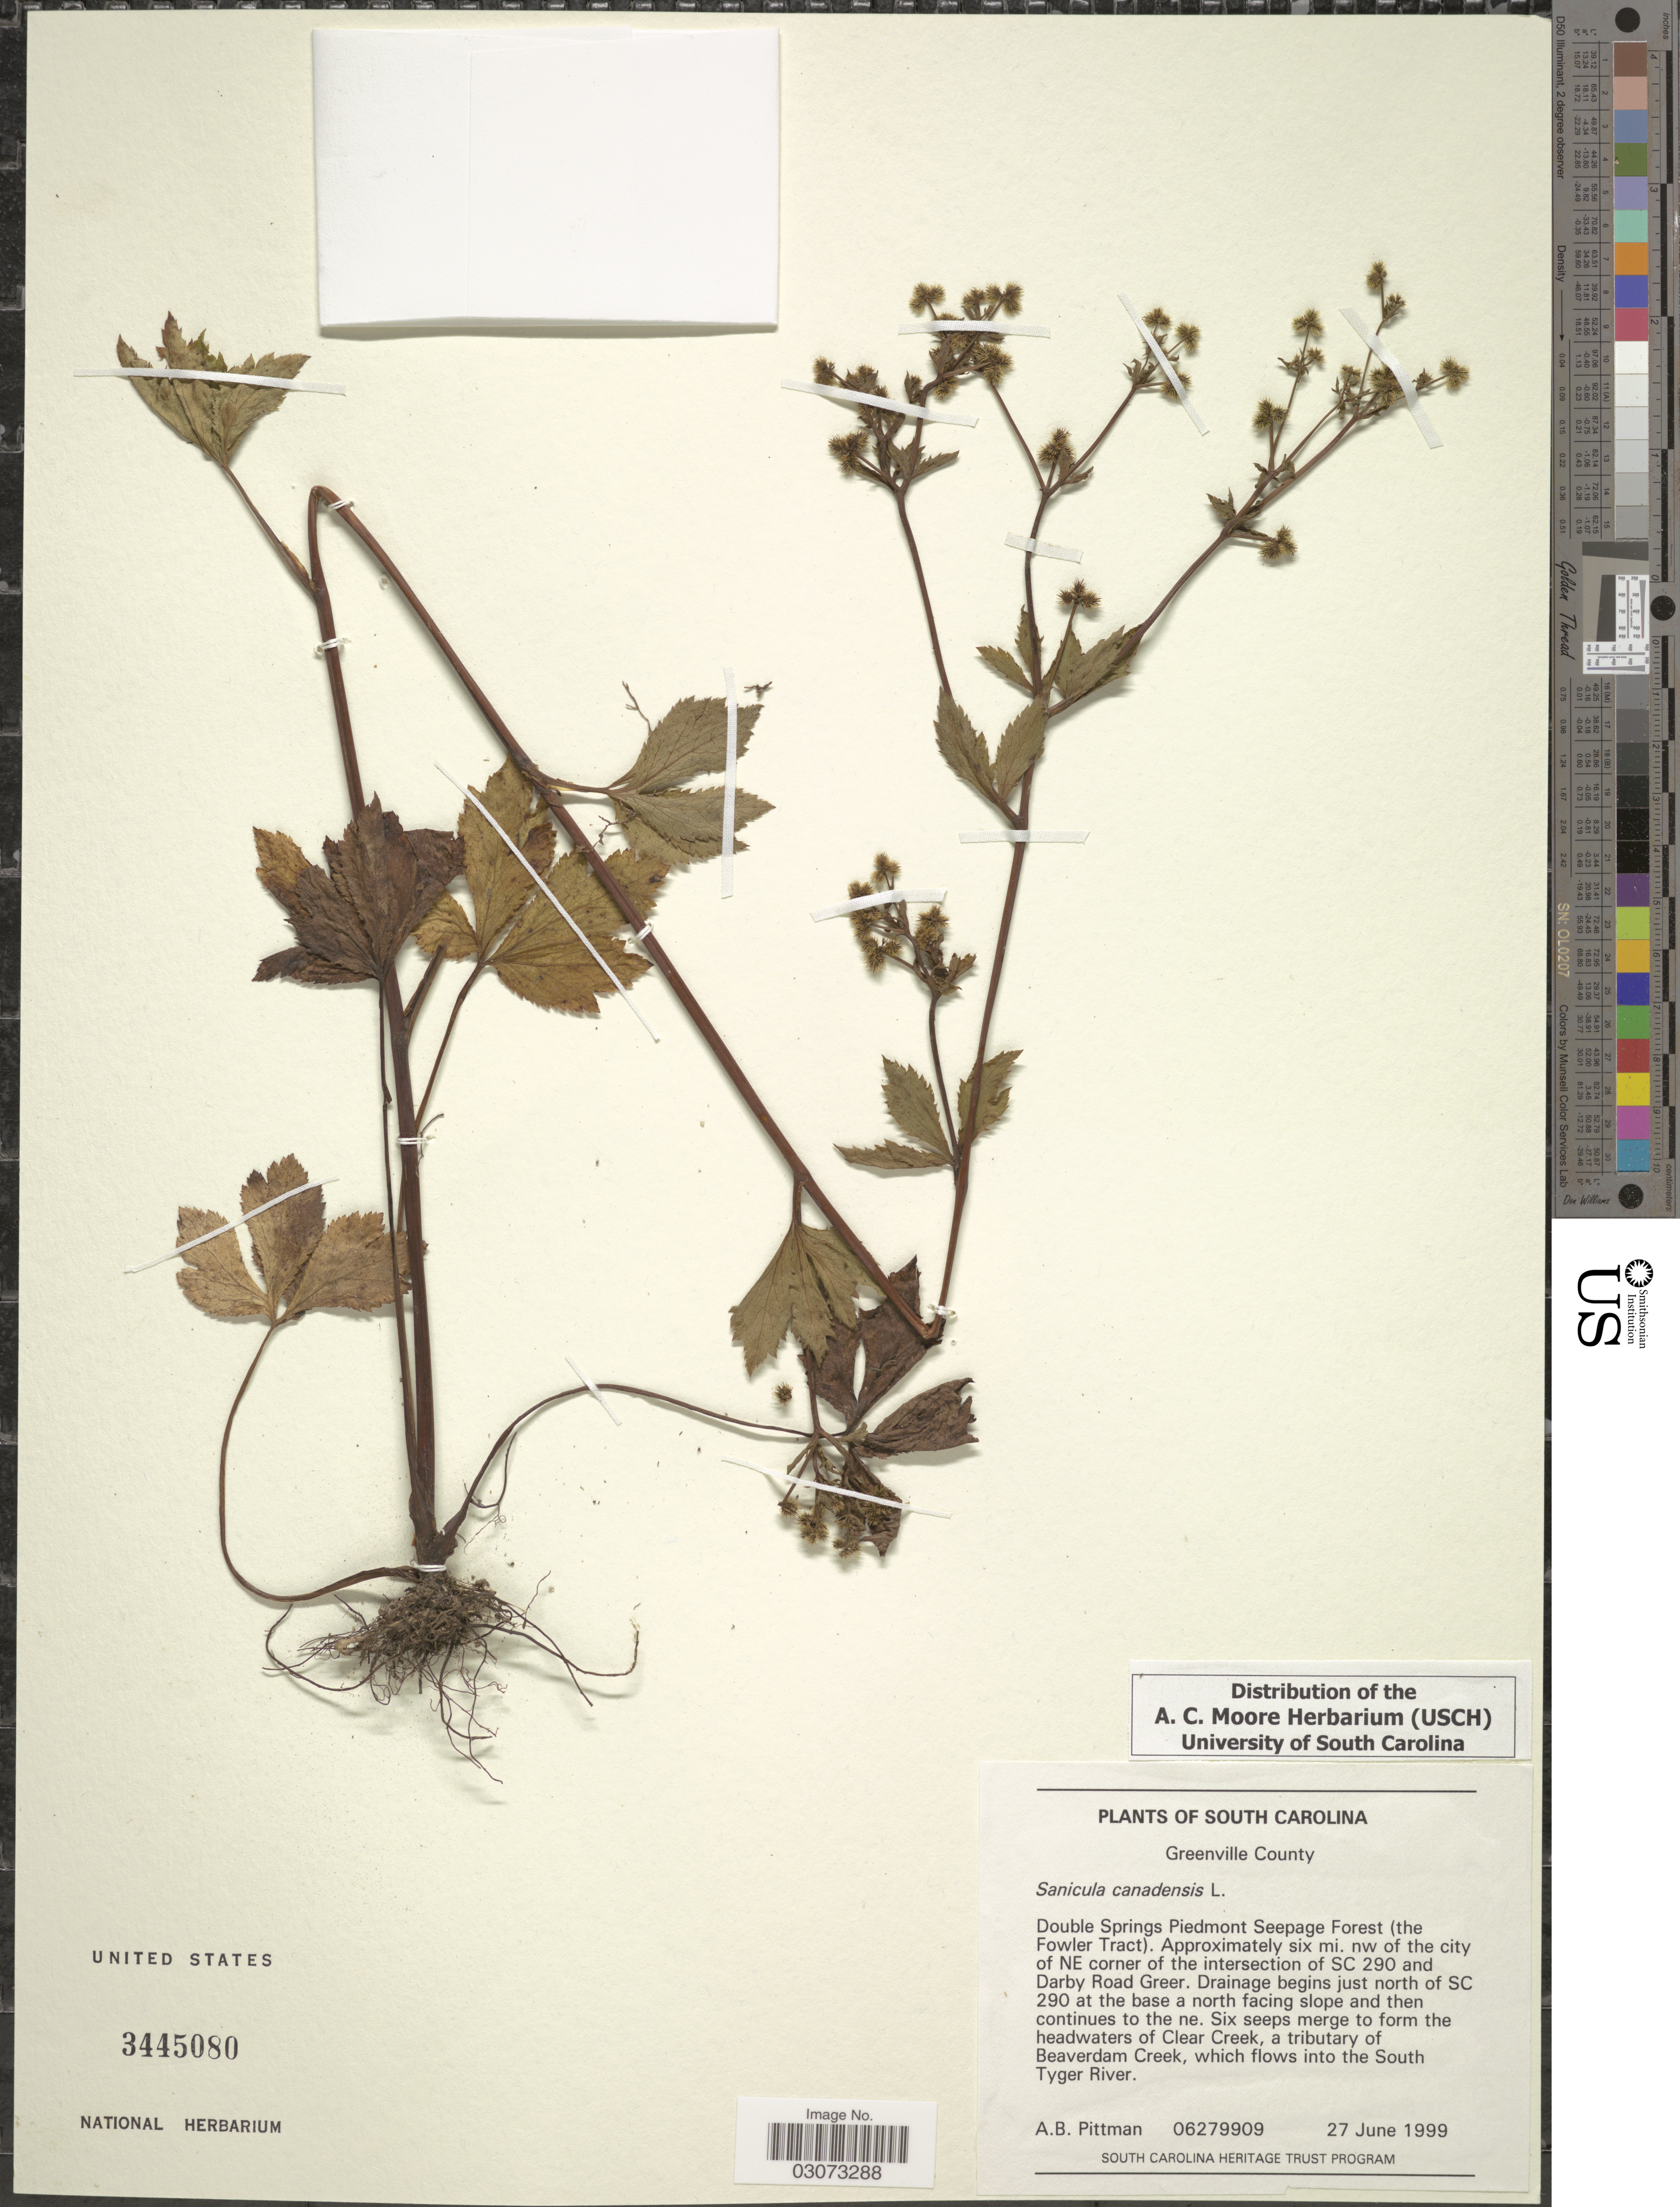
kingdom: Plantae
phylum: Tracheophyta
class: Magnoliopsida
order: Apiales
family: Apiaceae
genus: Sanicula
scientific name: Sanicula canadensis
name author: L.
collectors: A. B. Pittman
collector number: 06279909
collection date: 1999-06-27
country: United States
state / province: South Carolina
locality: Greenville County. Double Springs Piedmont Seepage Forest (the Fowler Tract). Approximately six mi. nw of the city of NE corner of the intersection of SC 290 and Darby Road Greer. Drainage begins just north of SC 290 at the base a north facing slope and then continues to the ne. Six seeps merge to form the headwaters of Clear Creek, a tributary of Beaverdam Creek, which flows into the South Tyger River.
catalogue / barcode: US 3445080